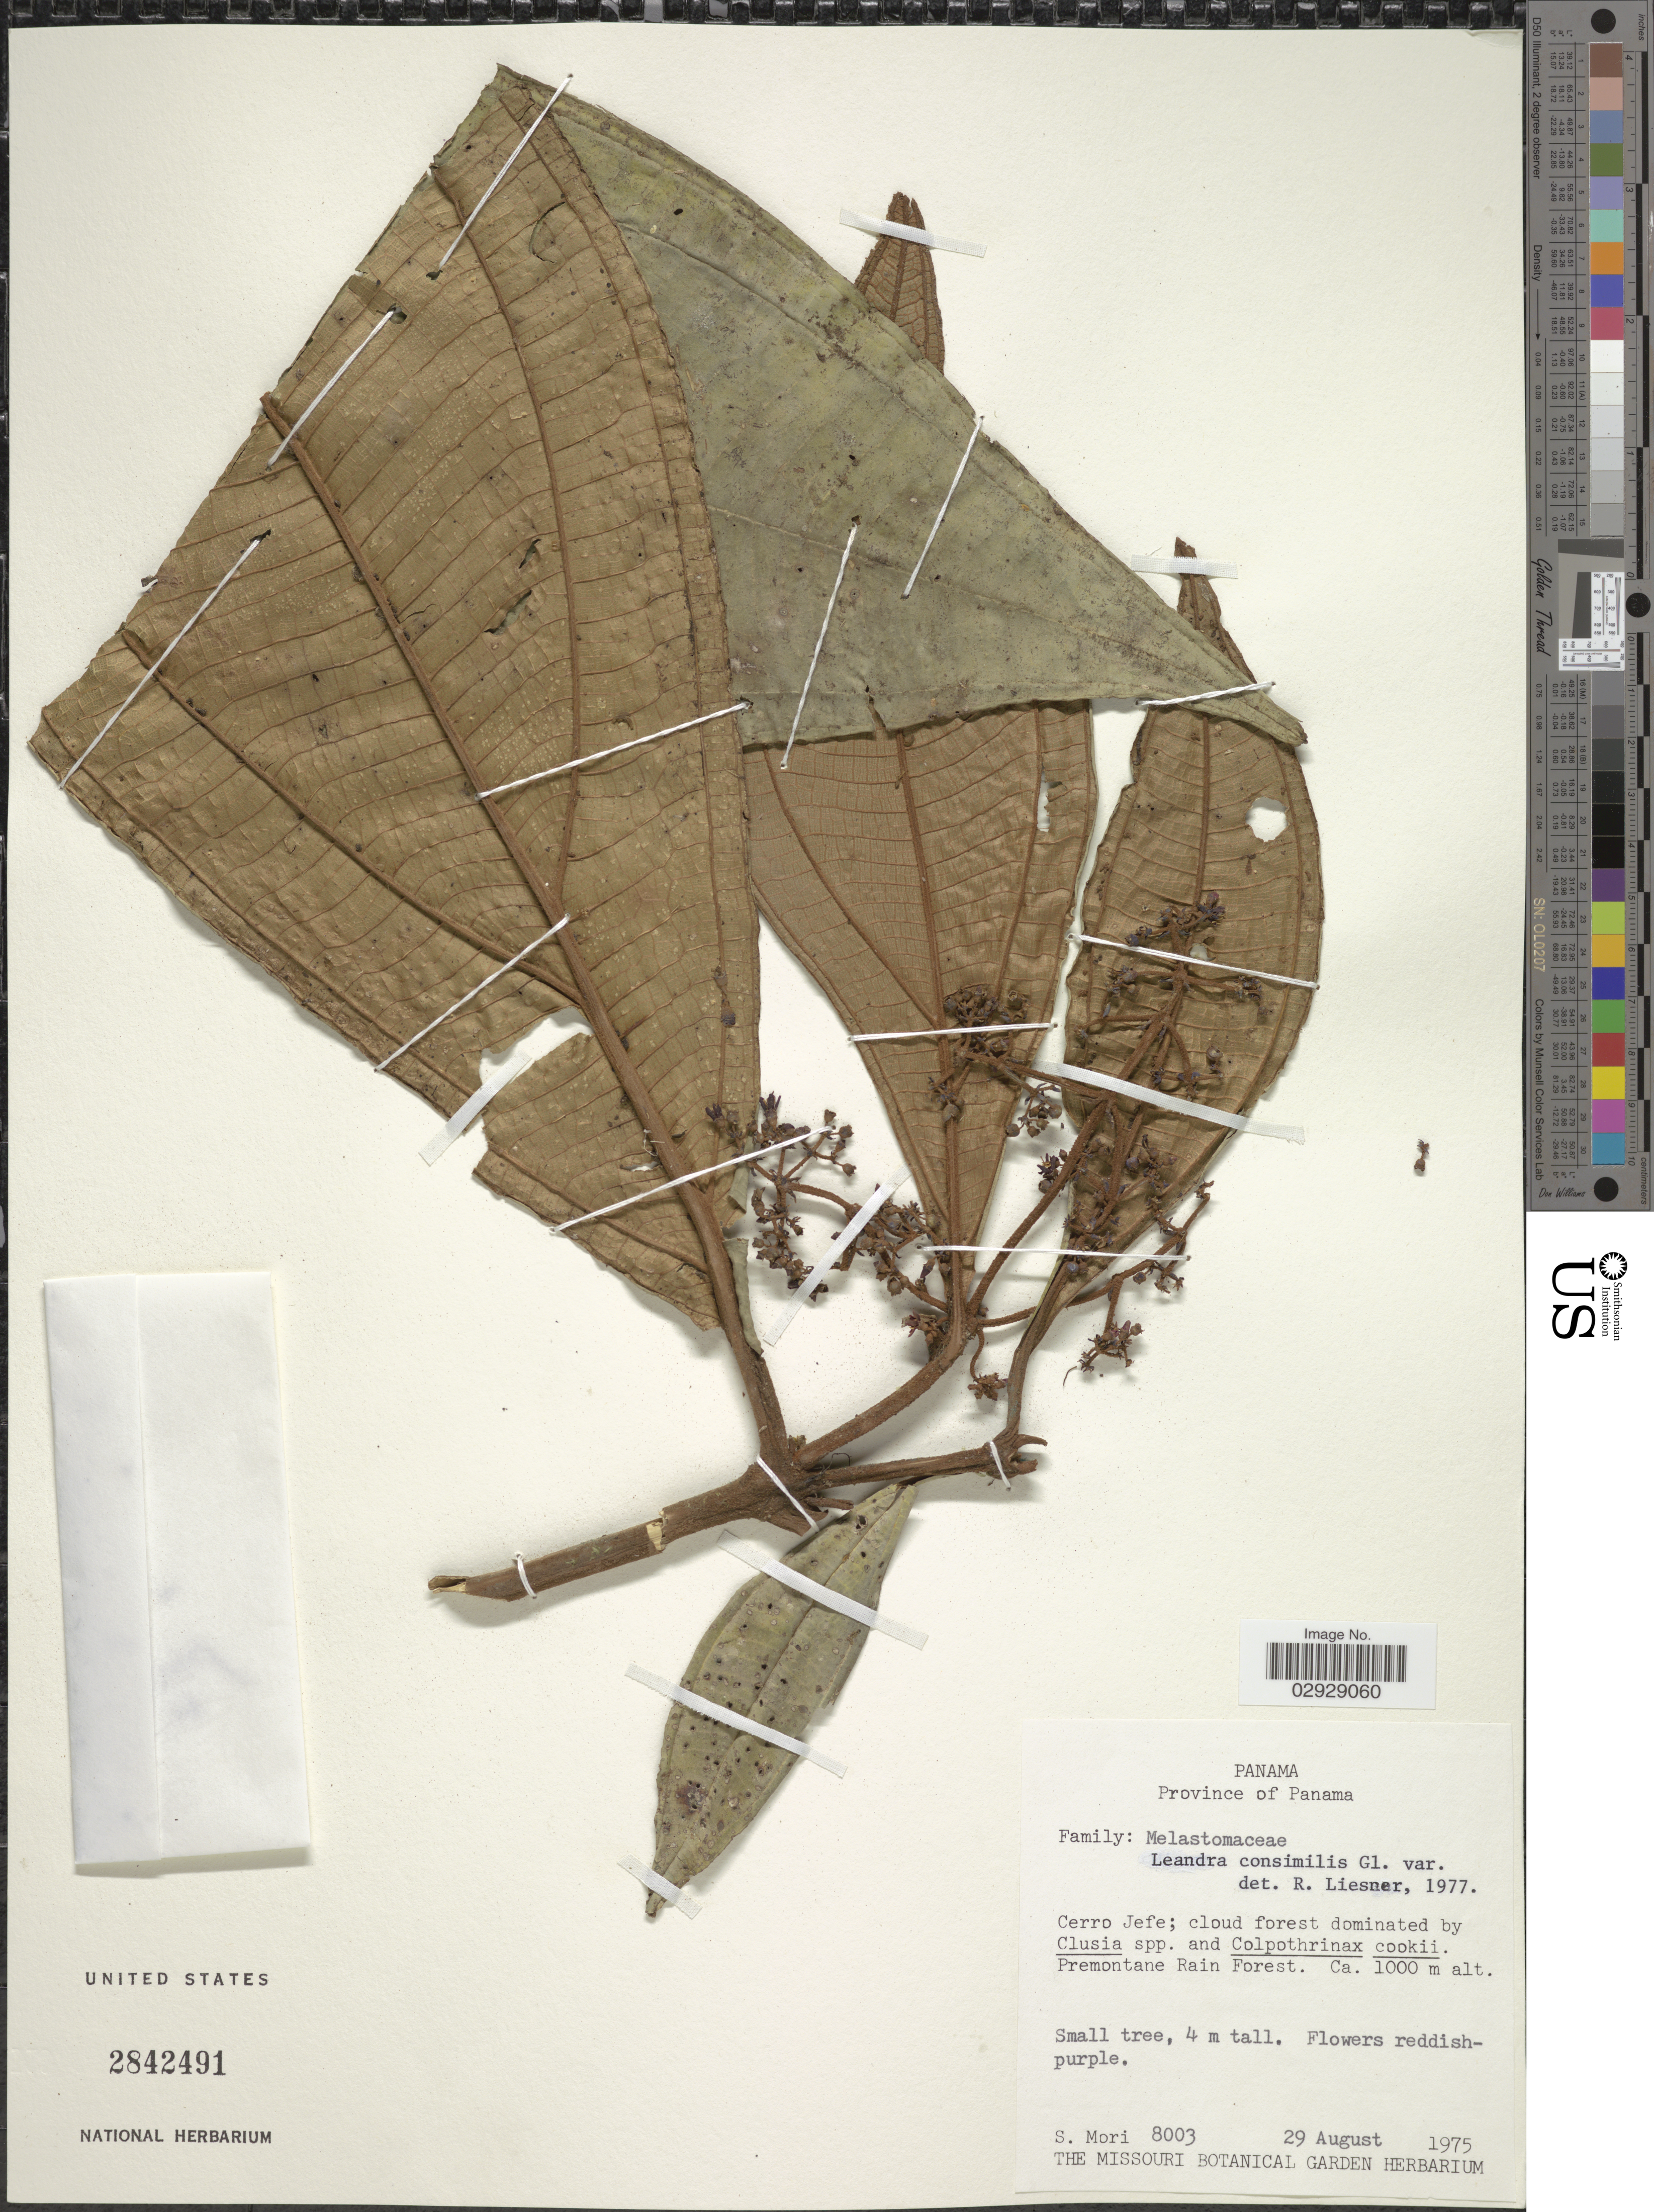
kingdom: Plantae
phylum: Tracheophyta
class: Magnoliopsida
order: Myrtales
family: Melastomataceae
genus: Leandra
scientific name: Leandra consimilis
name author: Gleason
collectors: S. Mori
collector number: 8003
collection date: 1975-08-29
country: Panama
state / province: Panamá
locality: Cerro Jefe.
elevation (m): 1000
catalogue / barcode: US 2842491